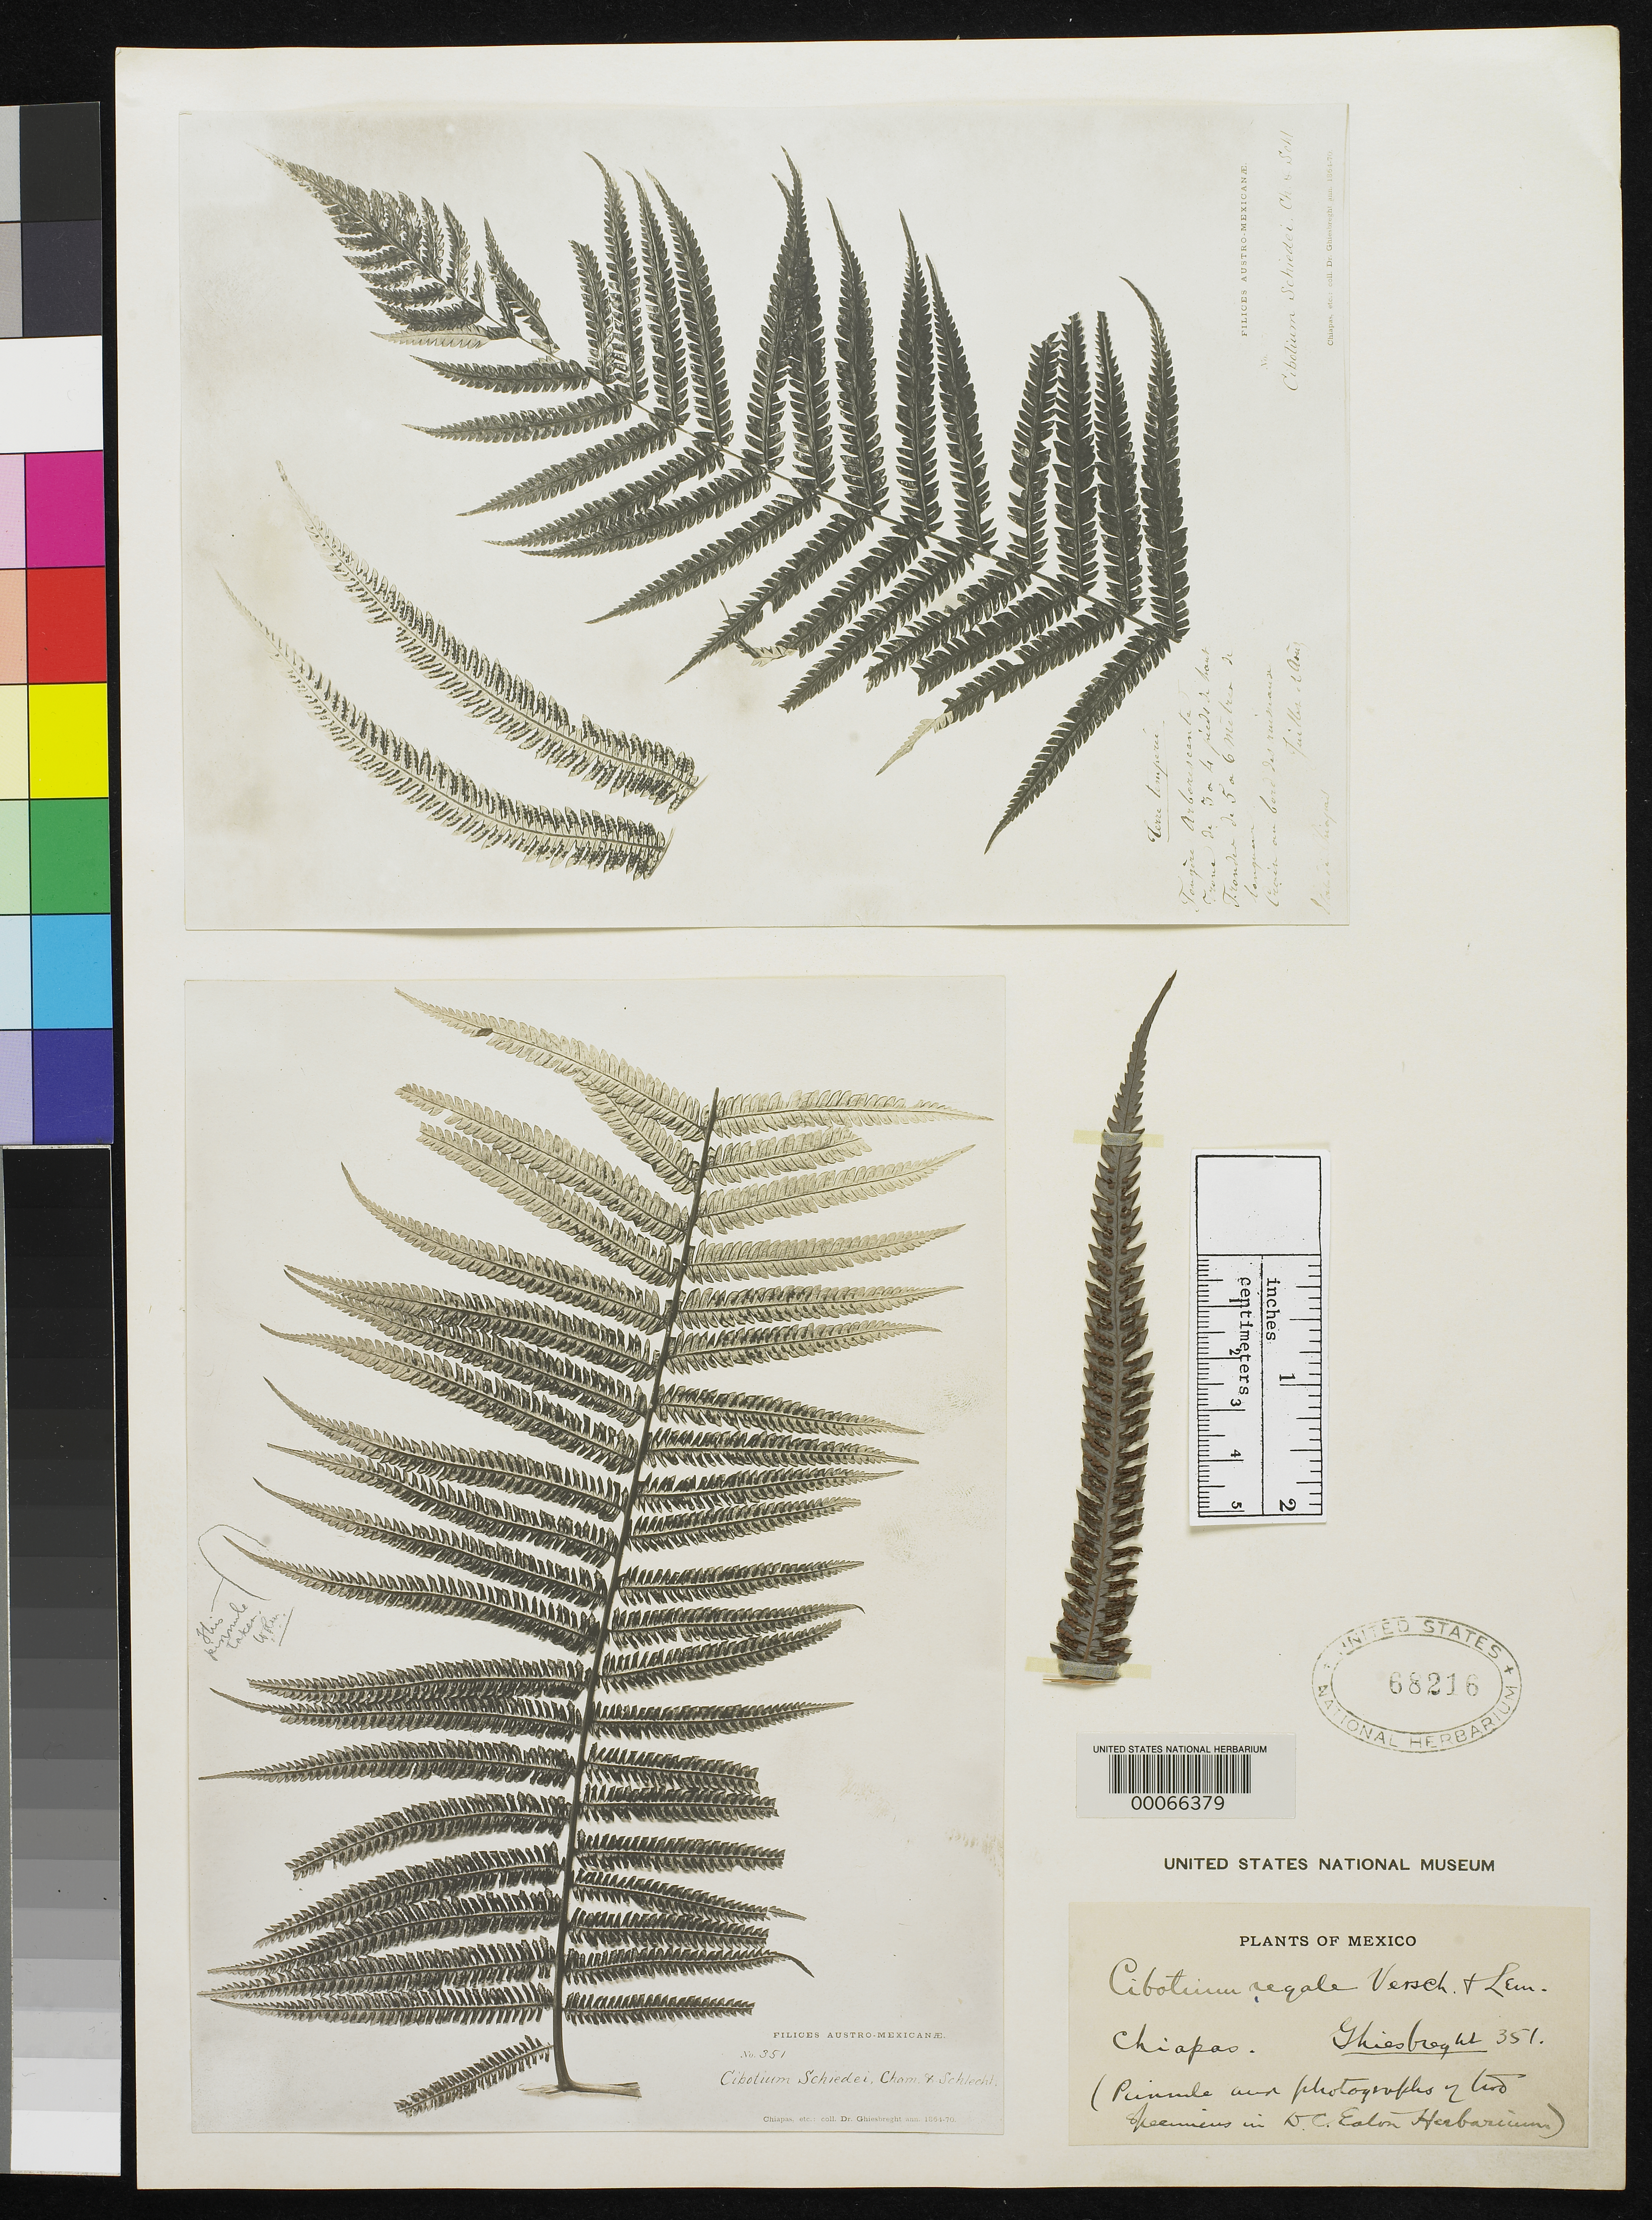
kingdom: Plantae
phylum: Tracheophyta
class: Polypodiopsida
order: Cyatheales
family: Cibotiaceae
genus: Cibotium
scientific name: Cibotium regale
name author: Verschaff. & Lem.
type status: Isotype Fragment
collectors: A. Ghiesbreght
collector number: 351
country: Mexico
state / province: Chiapas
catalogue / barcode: US 68216